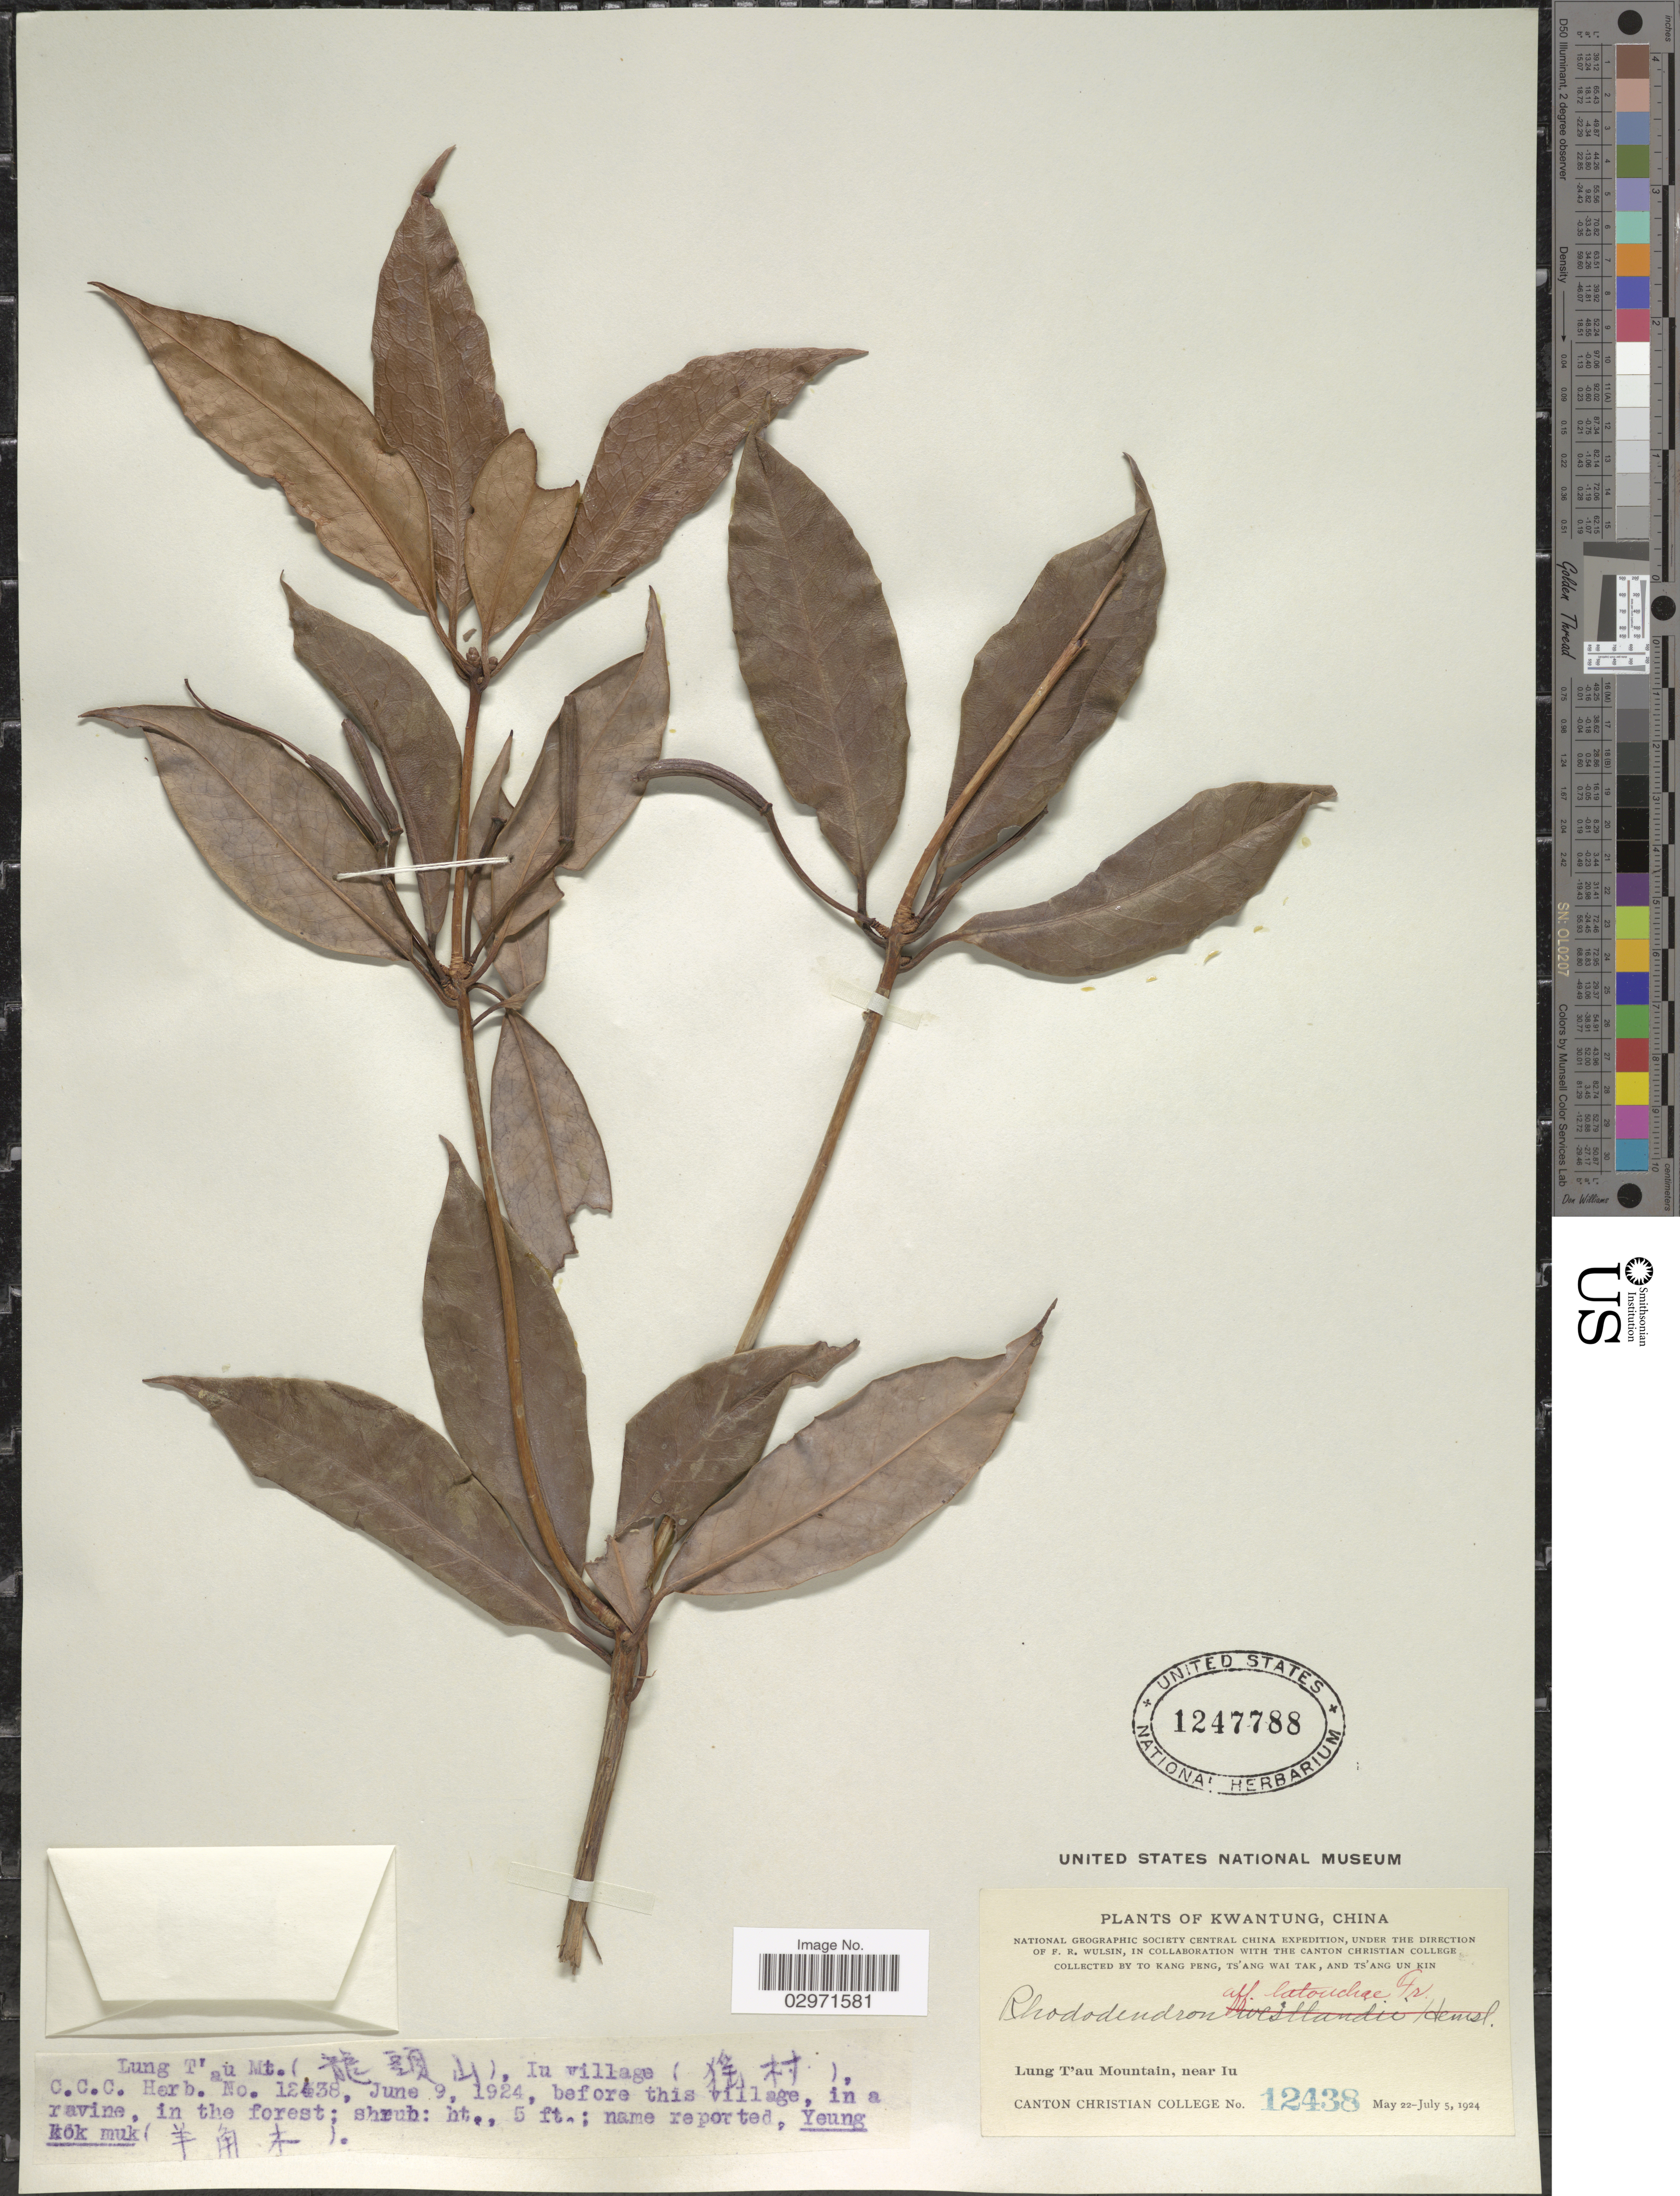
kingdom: Plantae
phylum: Tracheophyta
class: Magnoliopsida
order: Ericales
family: Ericaceae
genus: Rhododendron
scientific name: Rhododendron latoucheae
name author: Franch.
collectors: T. K. Peng, W. T. Tsang & Ts' Ang Un Kin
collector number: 12438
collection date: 1924-05-22/1924-07-05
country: China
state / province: Guangdong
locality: Kwantung. Lung T'au Mt. (X), In village (X), near Iu.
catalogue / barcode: US 1247788